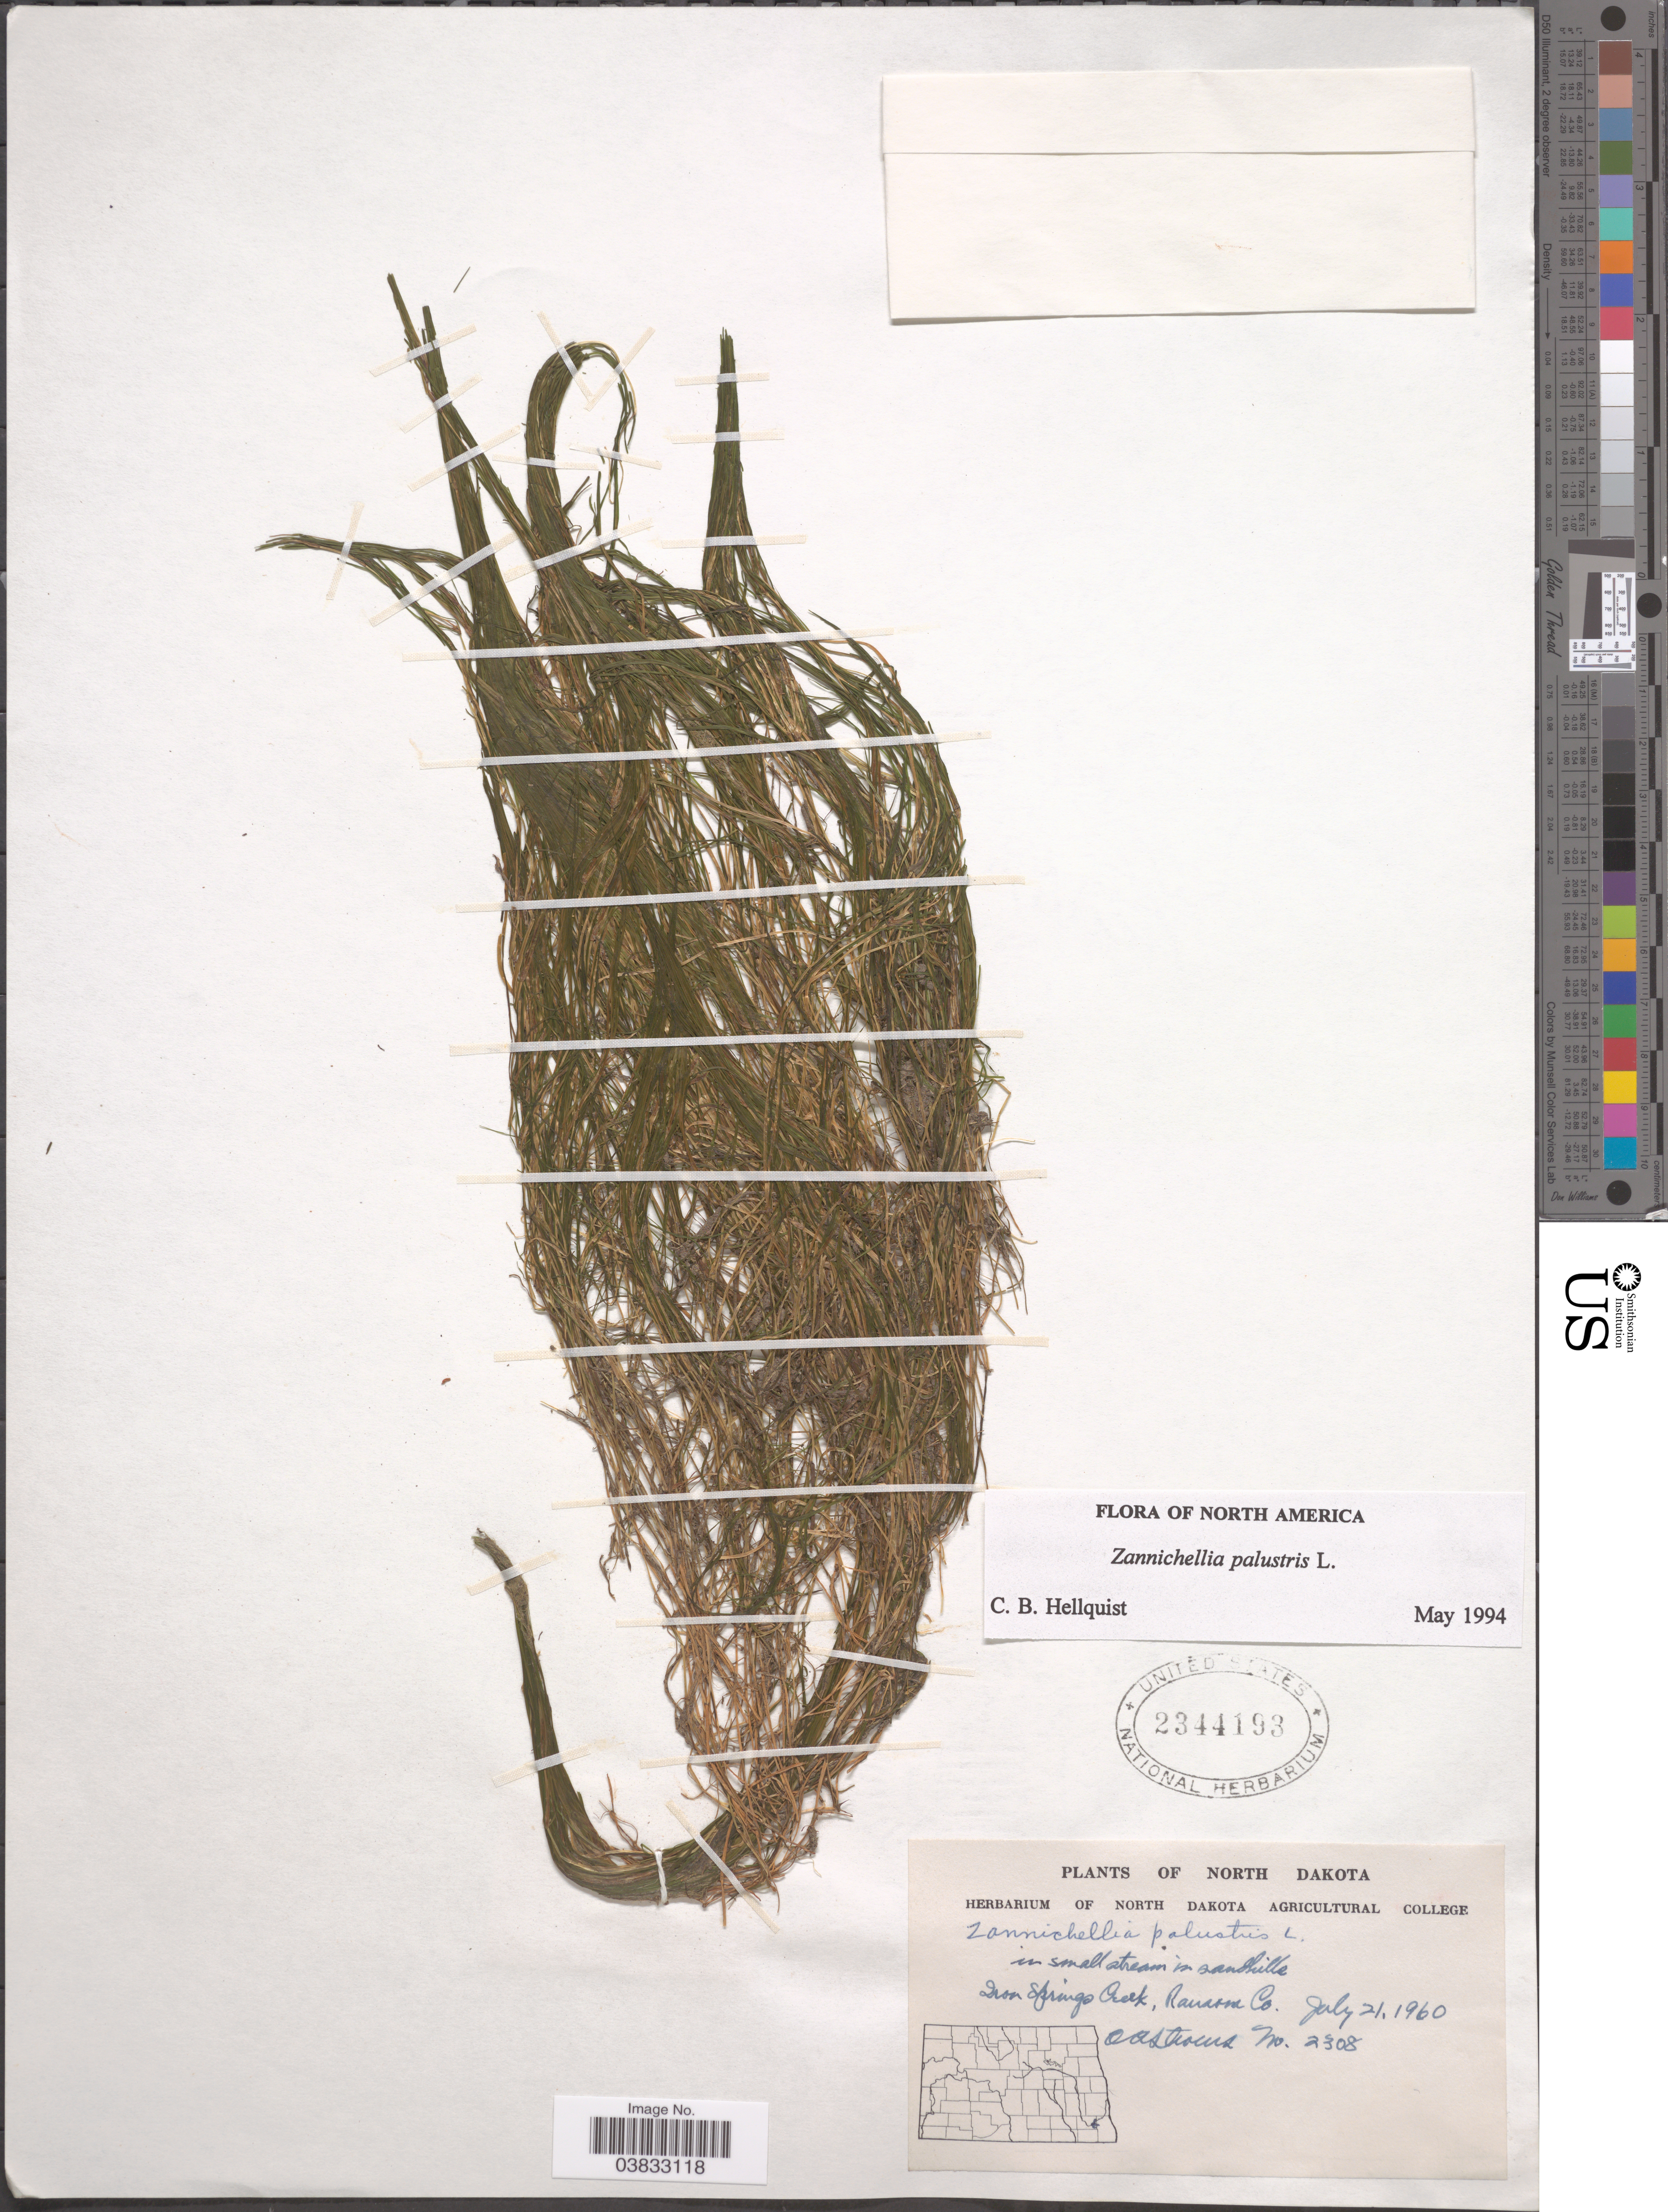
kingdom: Plantae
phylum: Tracheophyta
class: Liliopsida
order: Alismatales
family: Potamogetonaceae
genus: Zannichellia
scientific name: Zannichellia palustris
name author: L.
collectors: O. A. Stevens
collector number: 2308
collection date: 1960-07-21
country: United States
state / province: North Dakota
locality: Iron Springs Creek, Ransom Co.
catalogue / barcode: US 2344193